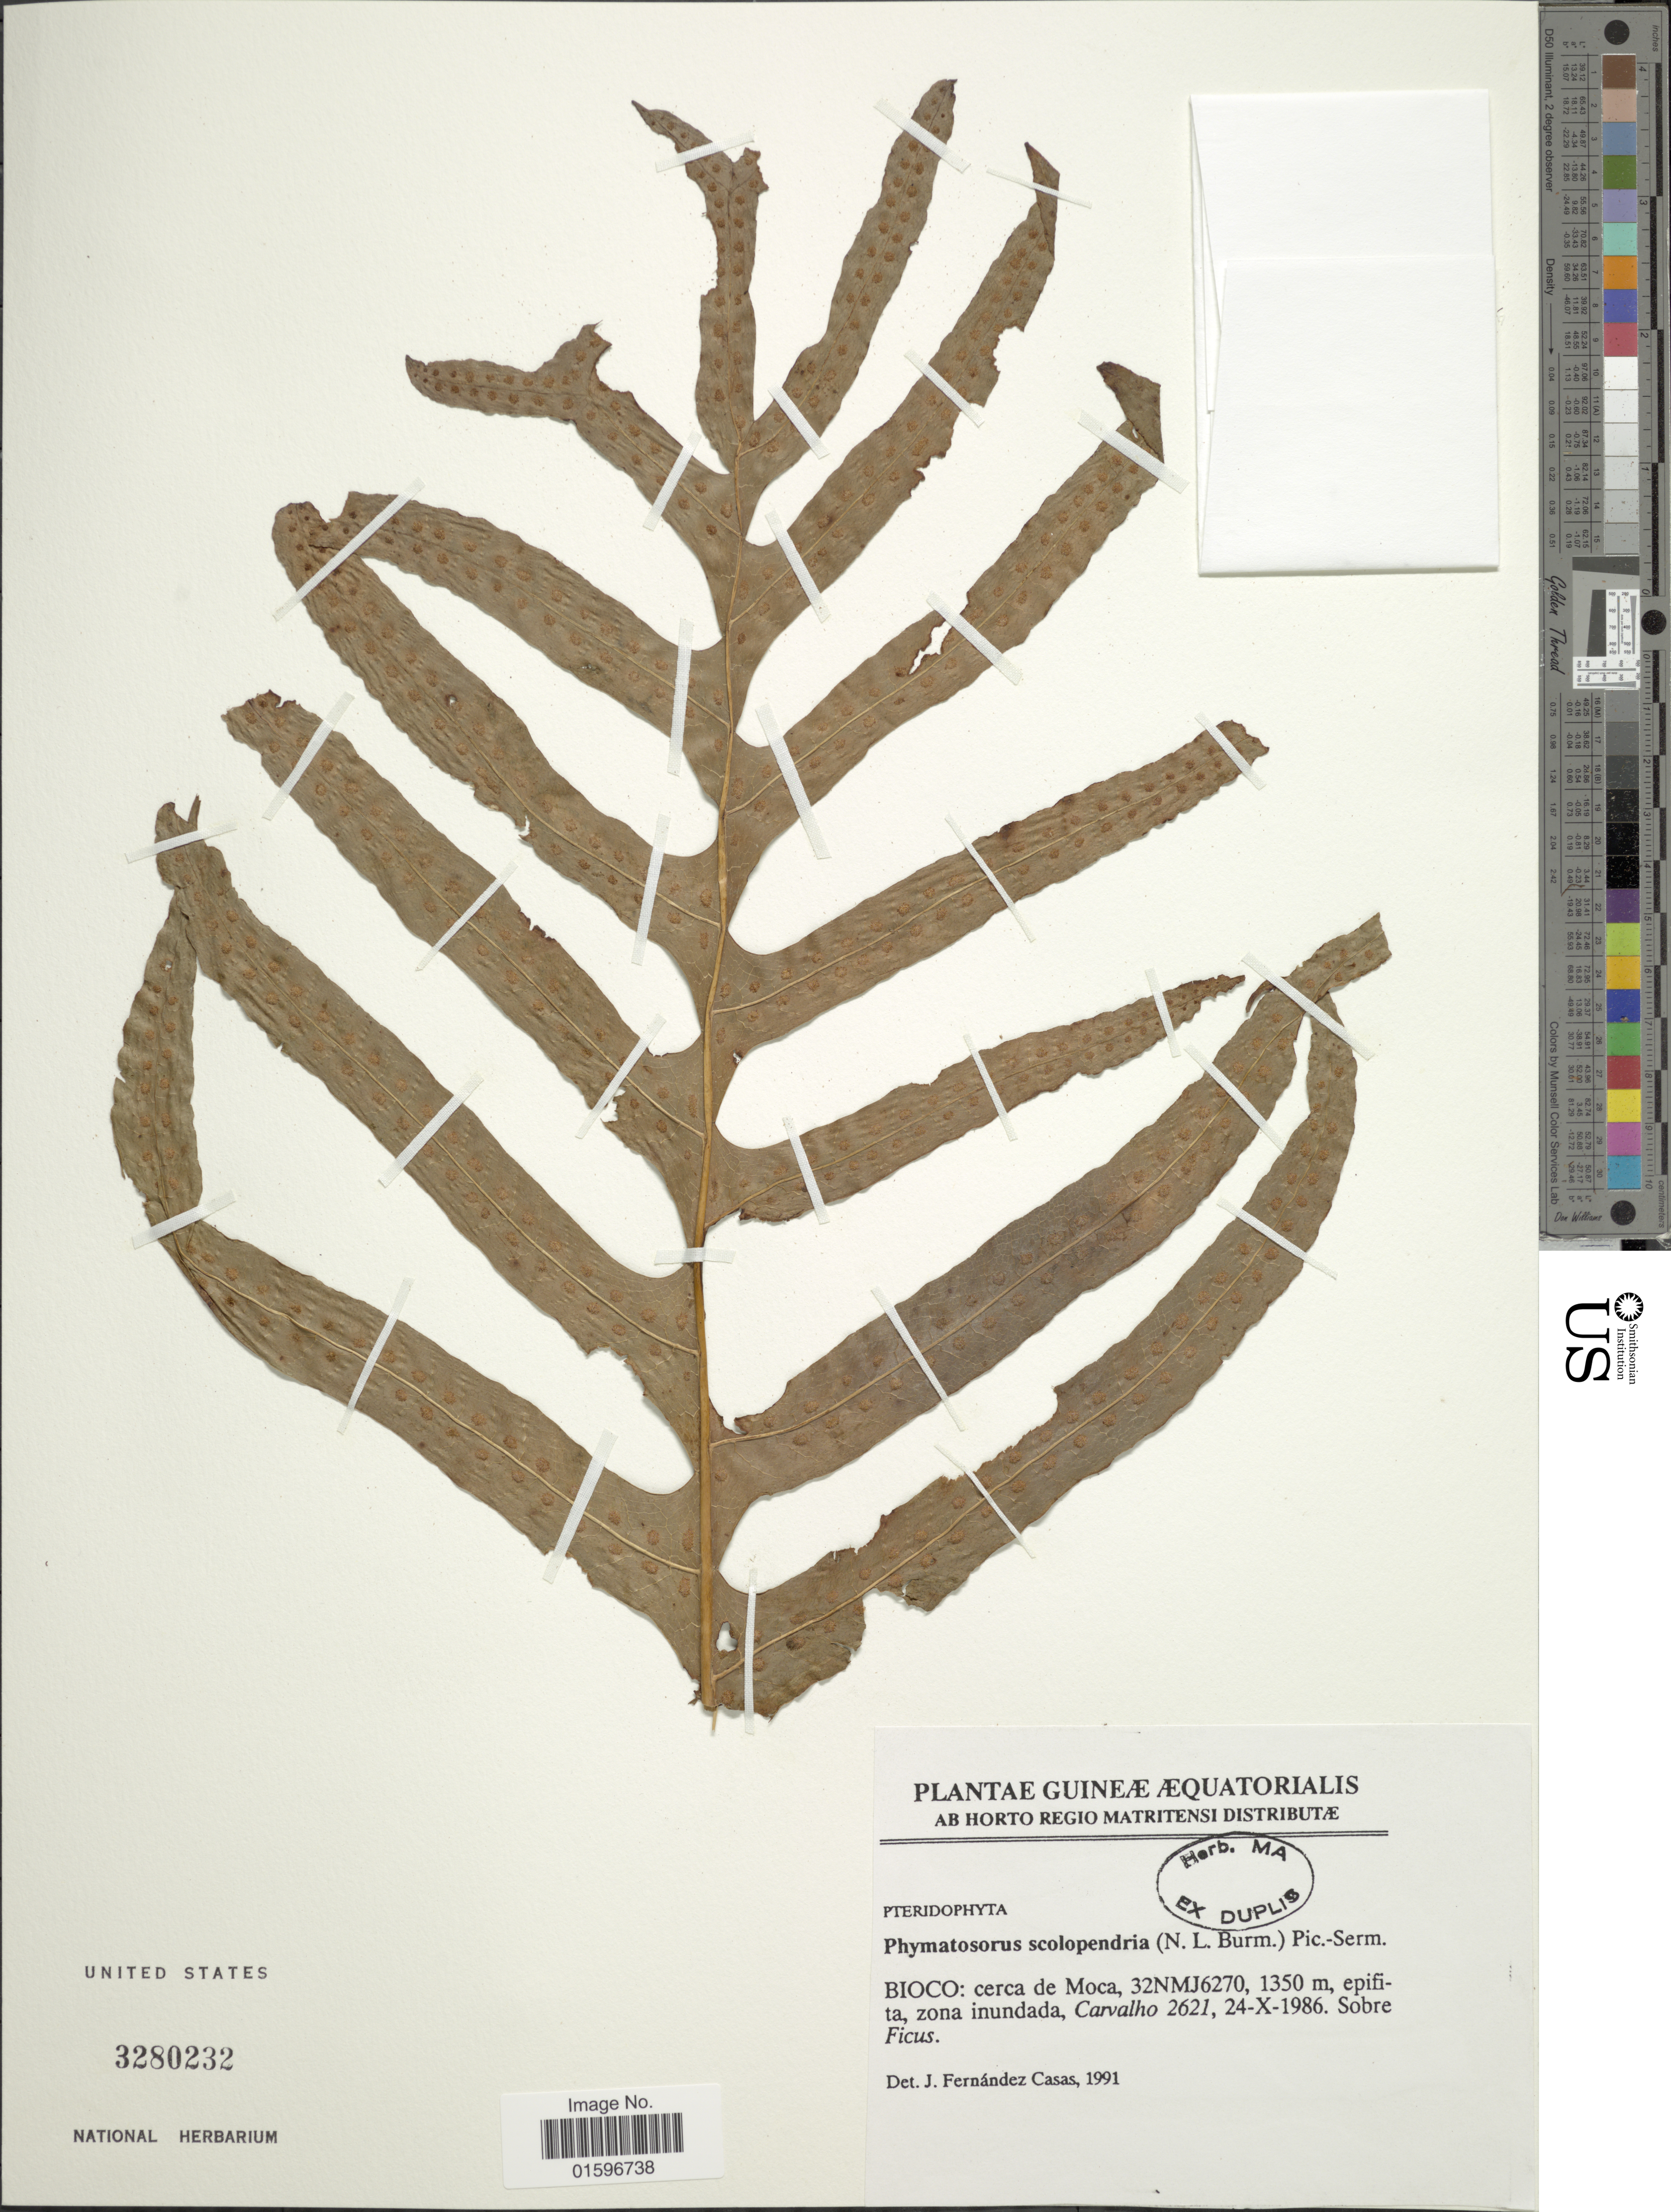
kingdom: Plantae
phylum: Tracheophyta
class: Polypodiopsida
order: Polypodiales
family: Polypodiaceae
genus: Polypodium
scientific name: Polypodium scolopendria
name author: Burm. f.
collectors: Carvalho, --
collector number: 2621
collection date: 1986-10-24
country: Equatorial Guinea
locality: Guineæ Æquatorialis, Bioco: cerca de Moca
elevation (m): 1350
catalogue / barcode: US 3280232